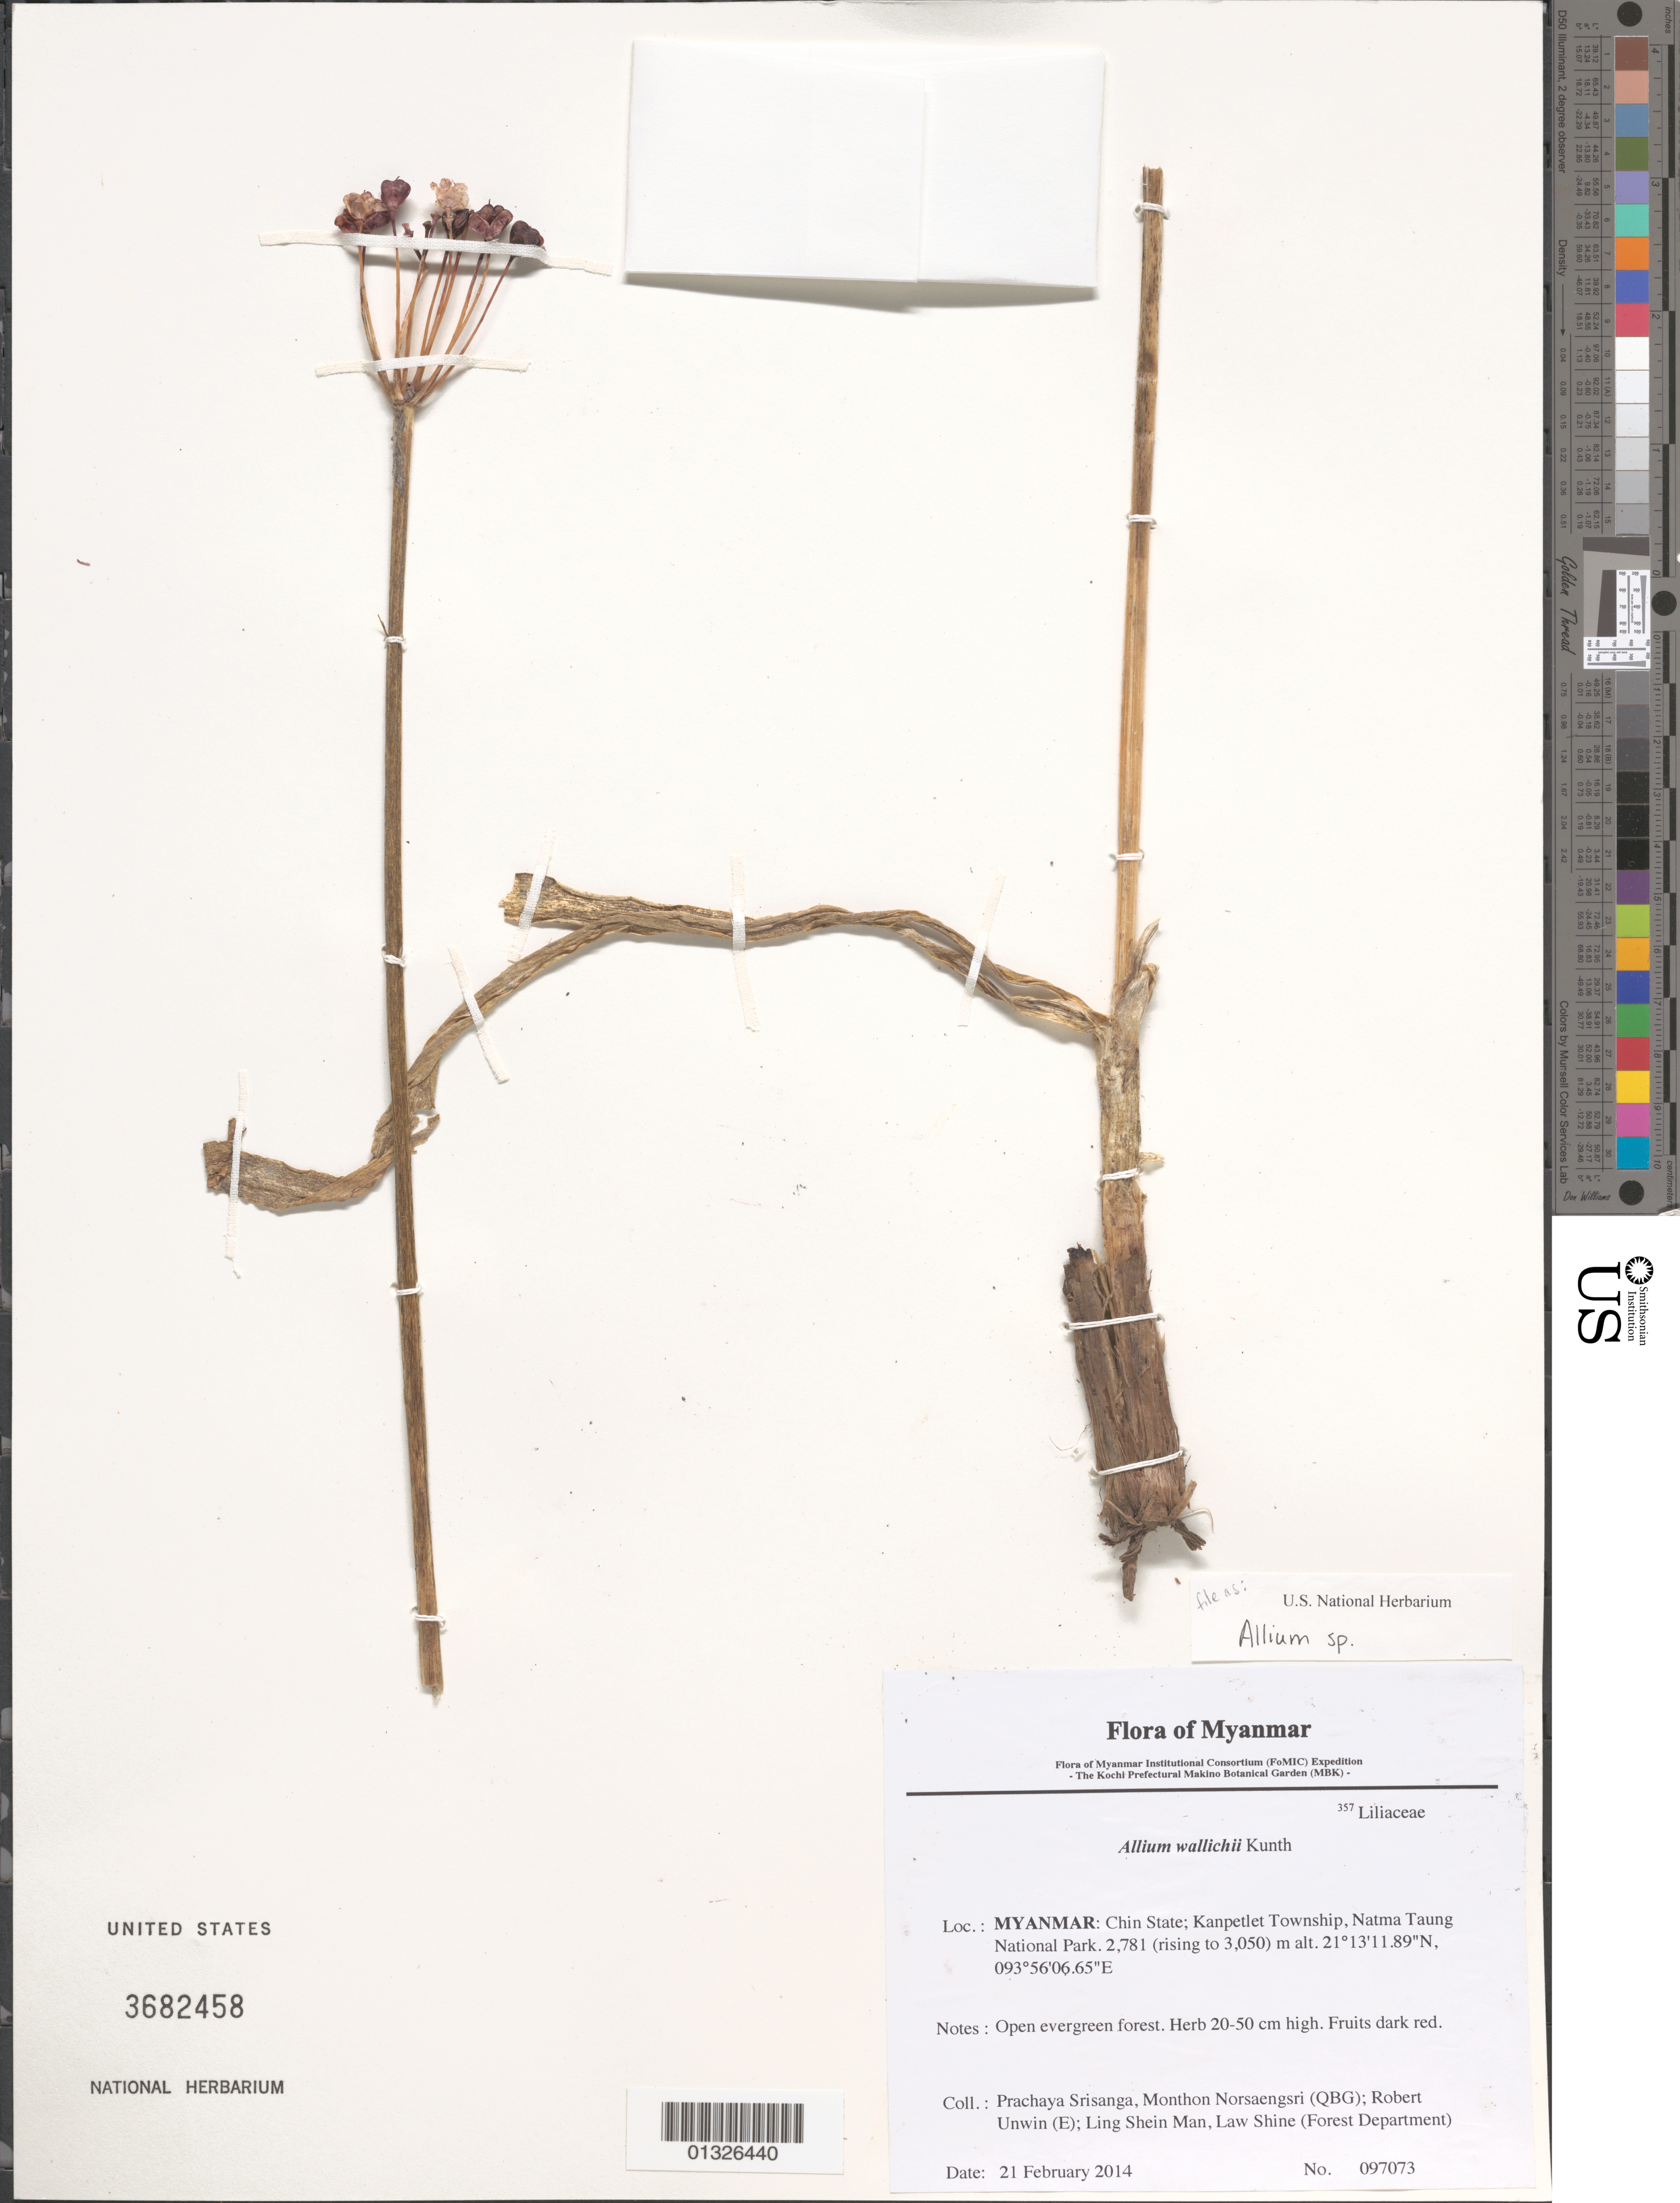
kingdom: Plantae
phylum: Tracheophyta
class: Liliopsida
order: Asparagales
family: Amaryllidaceae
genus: Allium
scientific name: Allium sp.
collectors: P. Srisanga, M. Norsaengsri, R. Unwin, Ling Shein Man & L. Shine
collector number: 97073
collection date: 2014-02-21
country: Myanmar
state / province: Chin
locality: Kanpetlet Township, Natma Taung National Park.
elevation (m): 2781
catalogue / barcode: US 3682458